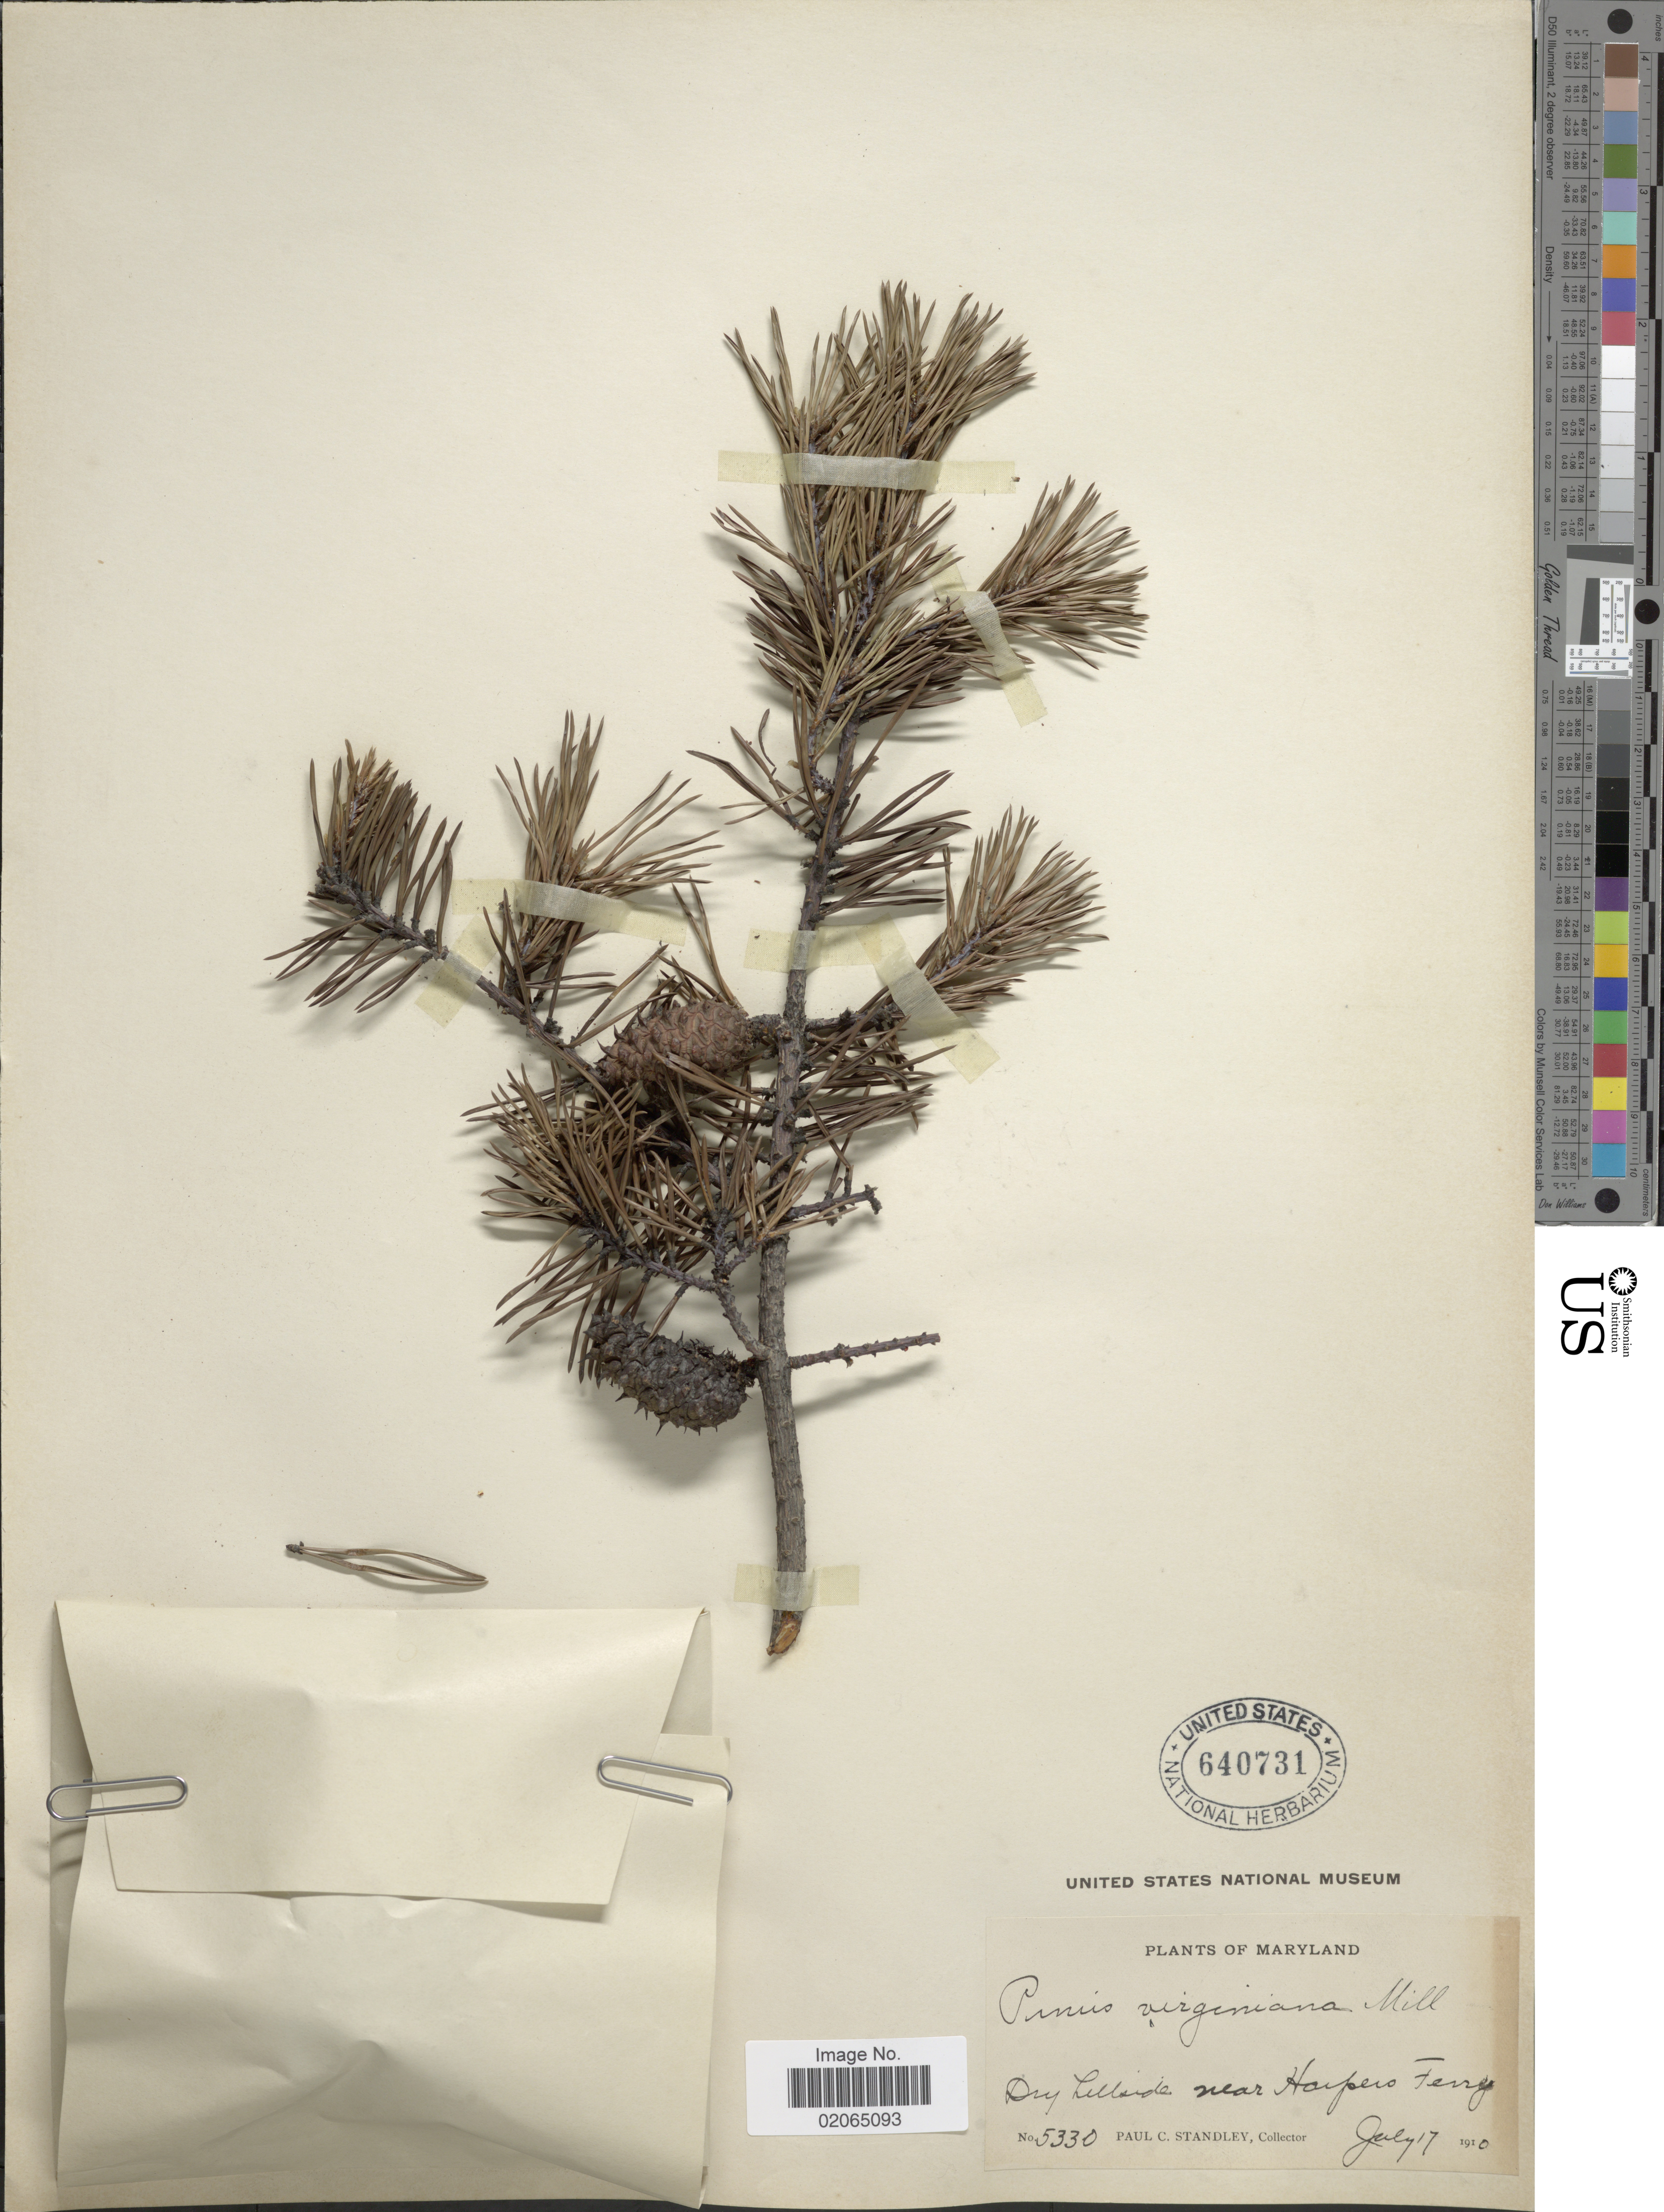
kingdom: Plantae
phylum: Tracheophyta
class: Pinopsida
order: Pinales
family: Pinaceae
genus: Pinus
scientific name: Pinus virginiana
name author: Mill.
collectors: P. C. Standley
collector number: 5330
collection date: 1910-07-17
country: United States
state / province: Maryland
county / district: Washington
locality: Near Harpers Ferry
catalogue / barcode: US 640731